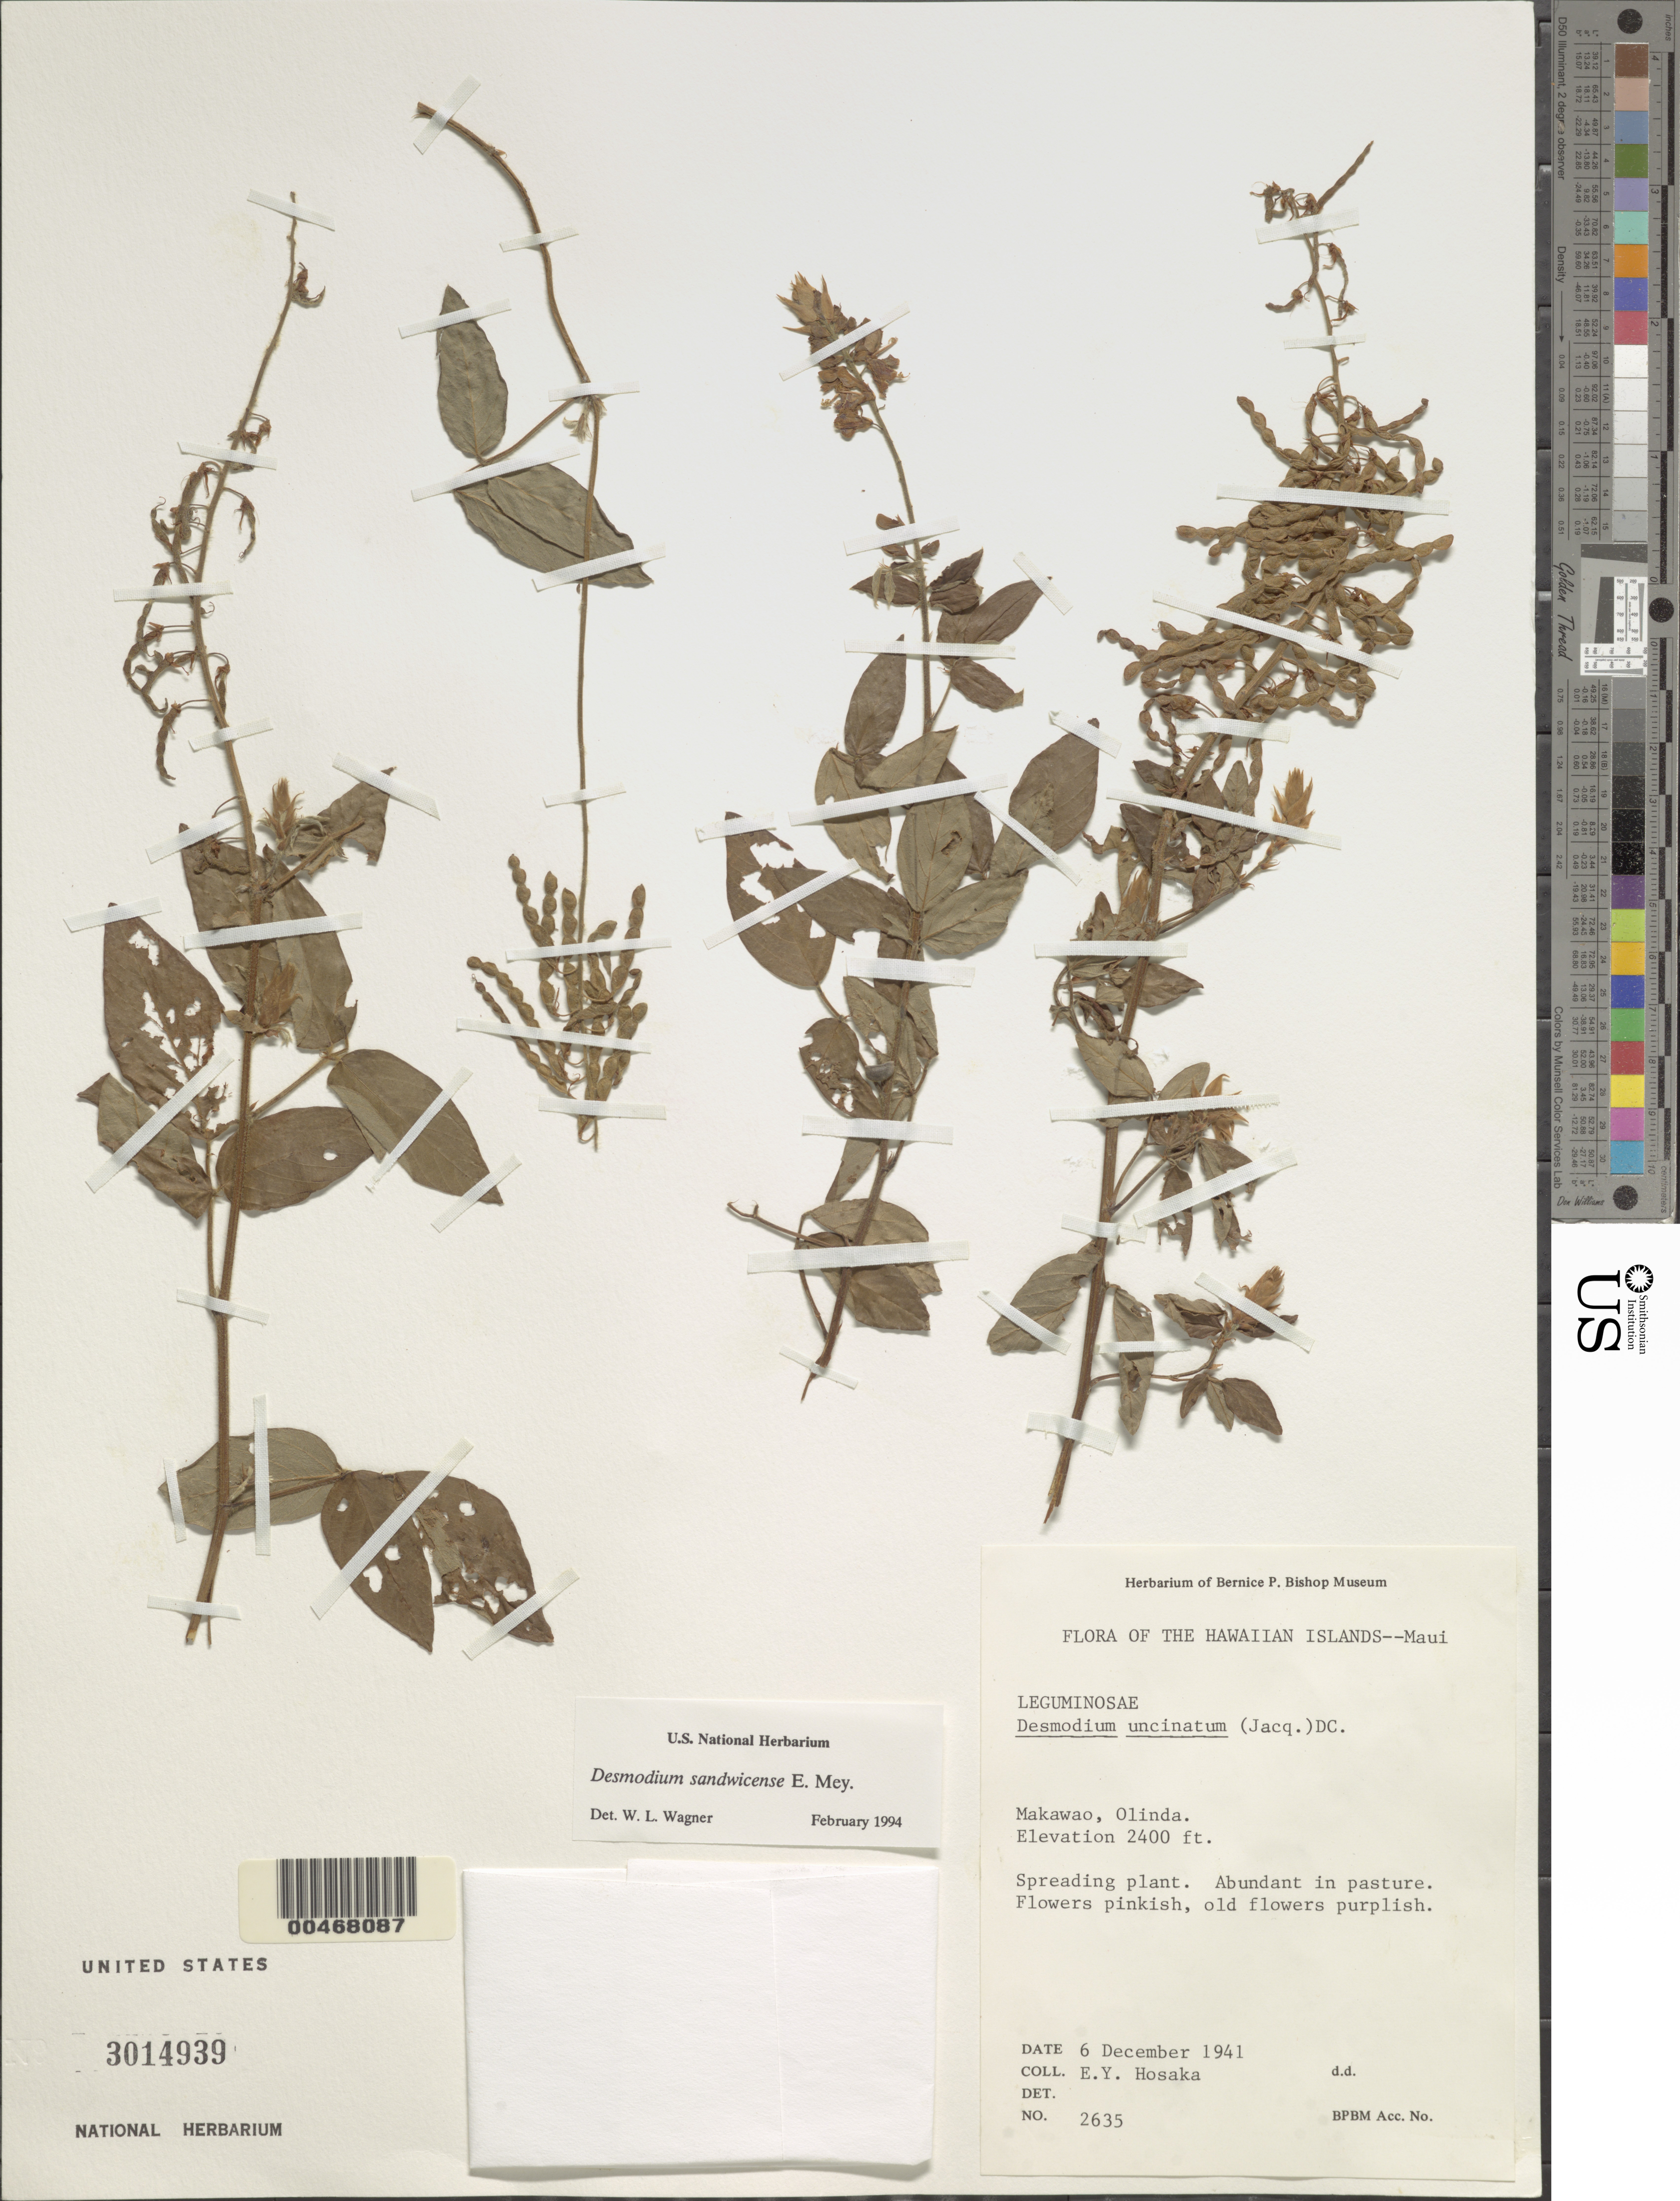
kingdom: Plantae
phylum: Tracheophyta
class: Magnoliopsida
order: Fabales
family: Fabaceae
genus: Desmodium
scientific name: Desmodium uncinatum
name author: (Jacq.) DC.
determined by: Wagner, W. L., (BOT), Smithsonian Institution - National Museum of Natural History (UNITED STATES)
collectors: E. Y. Hosaka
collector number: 2635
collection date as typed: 6 Dec 1941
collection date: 1941-12-06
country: United States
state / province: Hawaii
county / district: Maui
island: Maui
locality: Makawao, Olinda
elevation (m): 732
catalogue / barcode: US 3014939